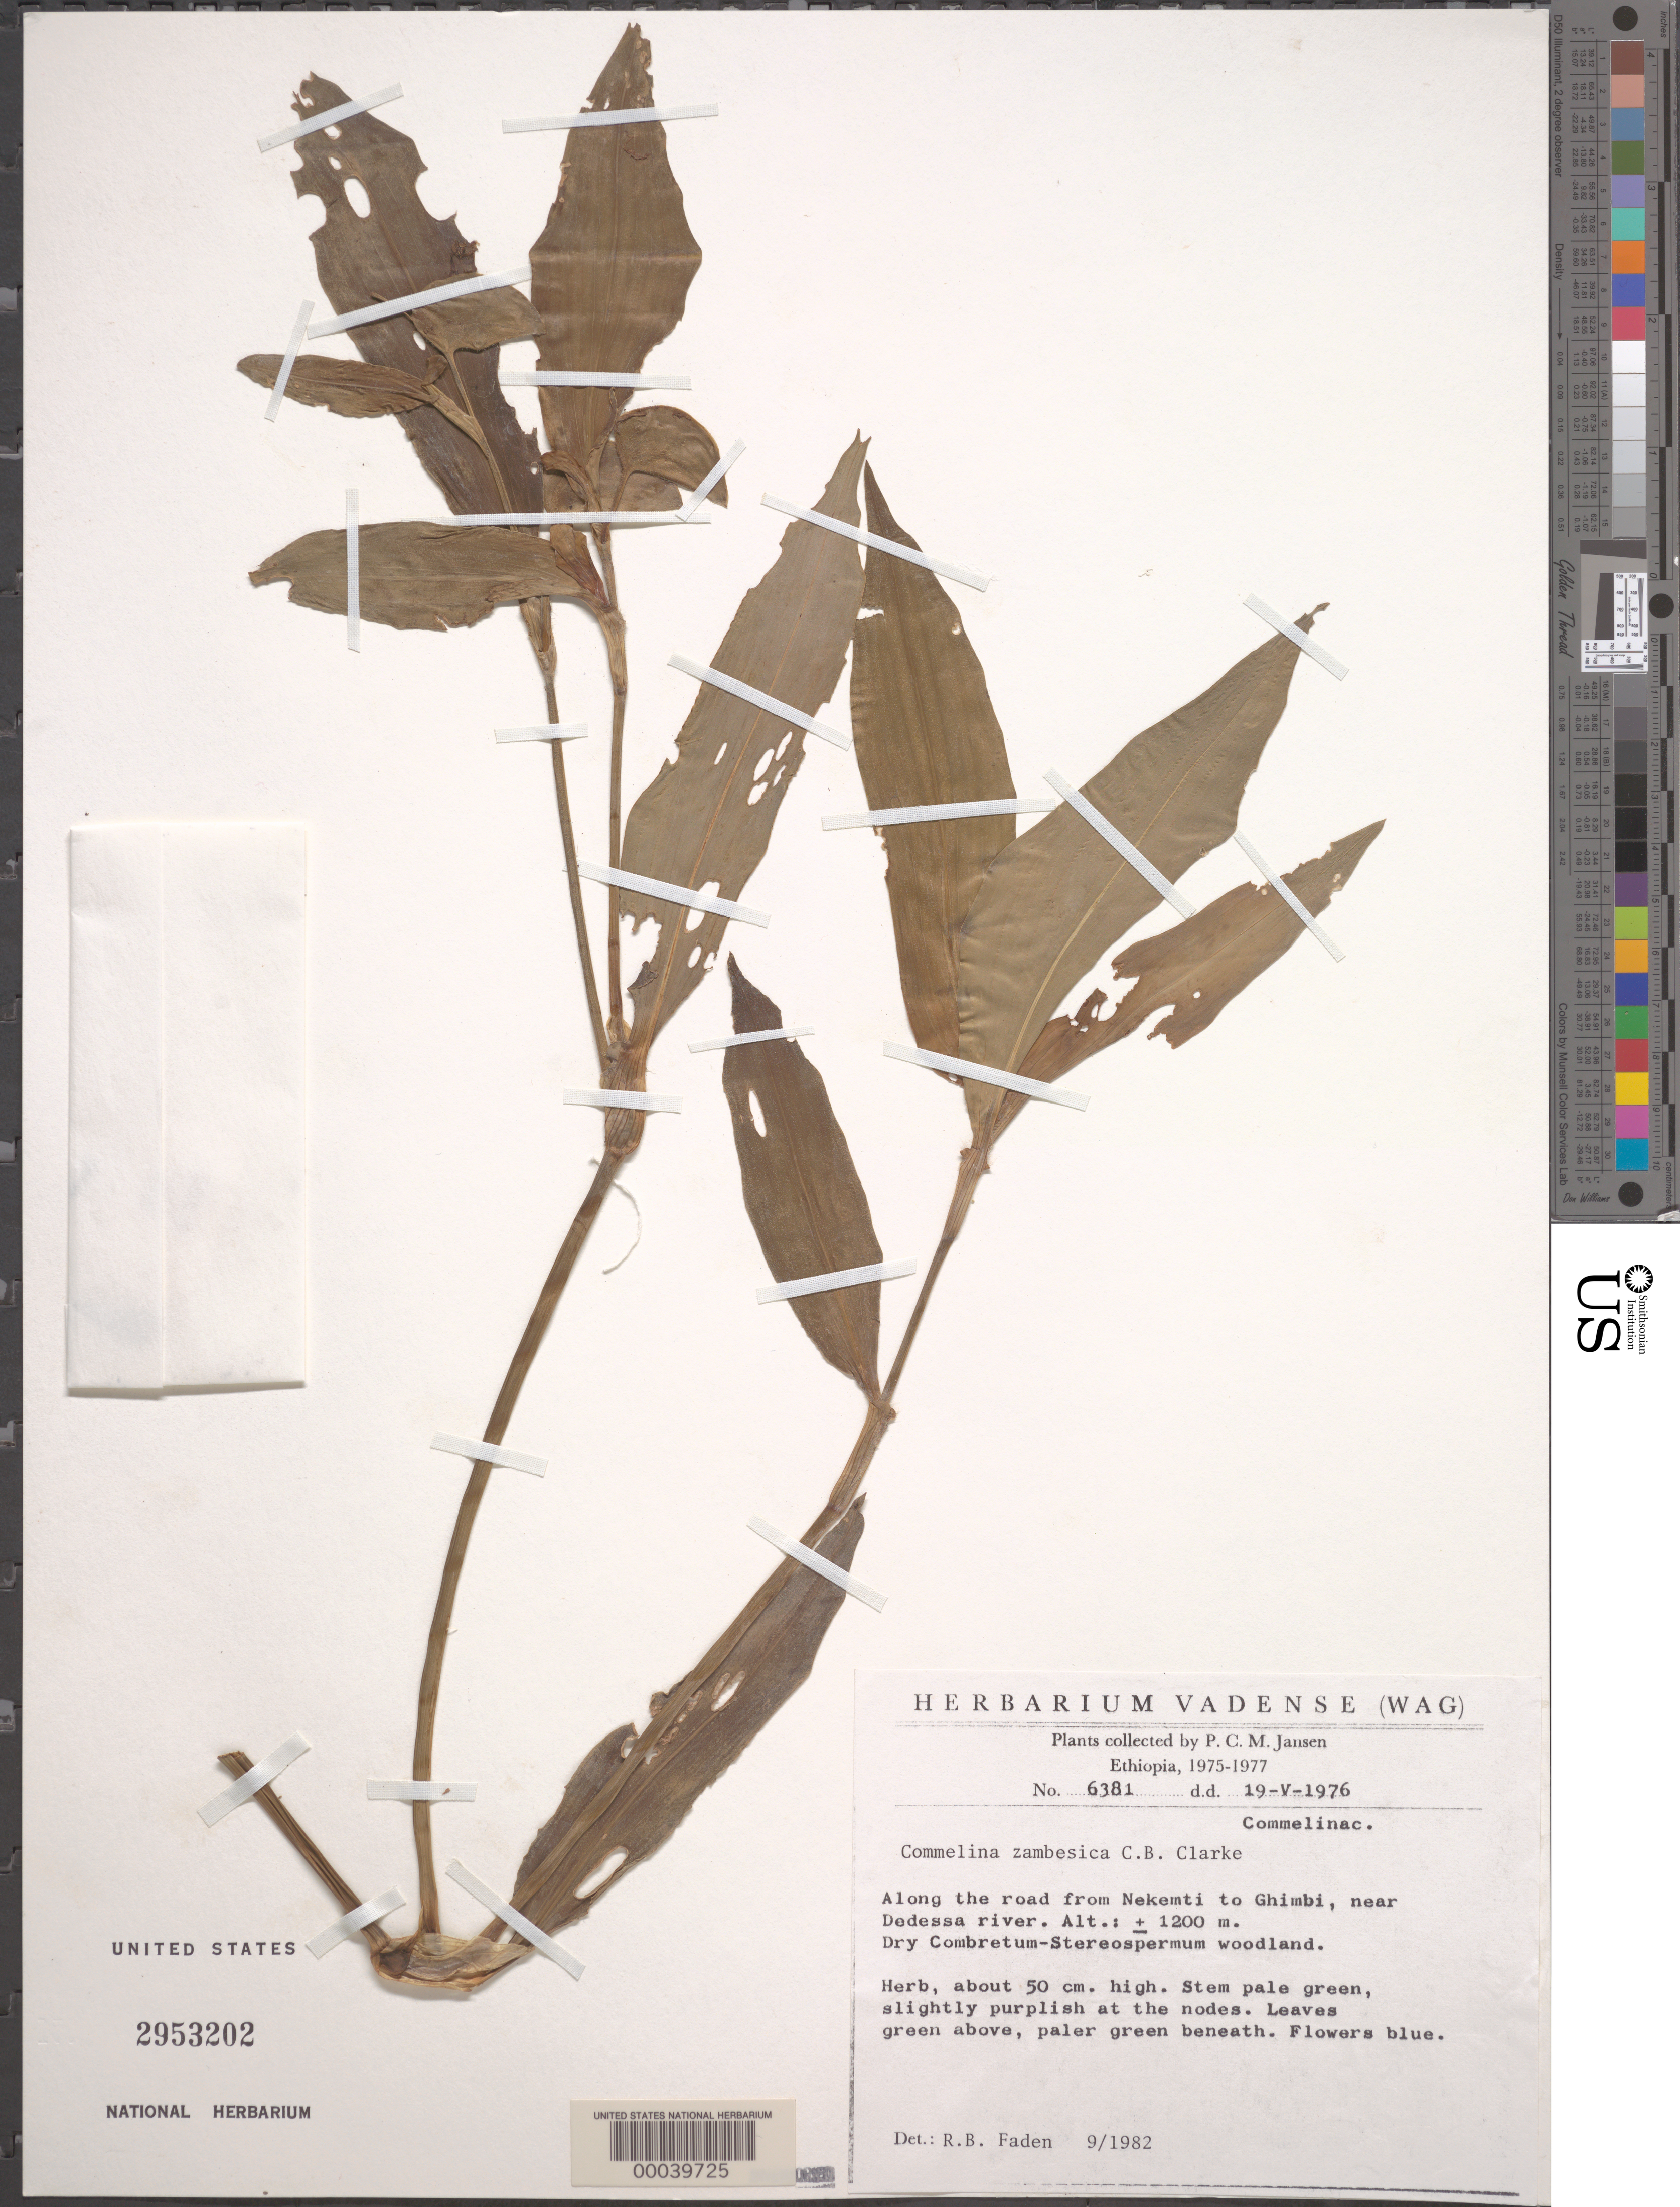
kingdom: Plantae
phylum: Tracheophyta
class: Liliopsida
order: Commelinales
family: Commelinaceae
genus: Commelina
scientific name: Commelina zambesica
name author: C.B. Clarke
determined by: Faden, Robert B., (US), Smithsonian Institution - National Museum of Natural History (UNITED STATES)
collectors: P. Jansen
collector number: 6381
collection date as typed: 19 May 1976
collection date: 1976-05-19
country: Ethiopia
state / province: Oromiya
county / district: Welega (?)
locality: Near dedessa river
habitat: Riverbank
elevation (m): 1200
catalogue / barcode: US 2953202